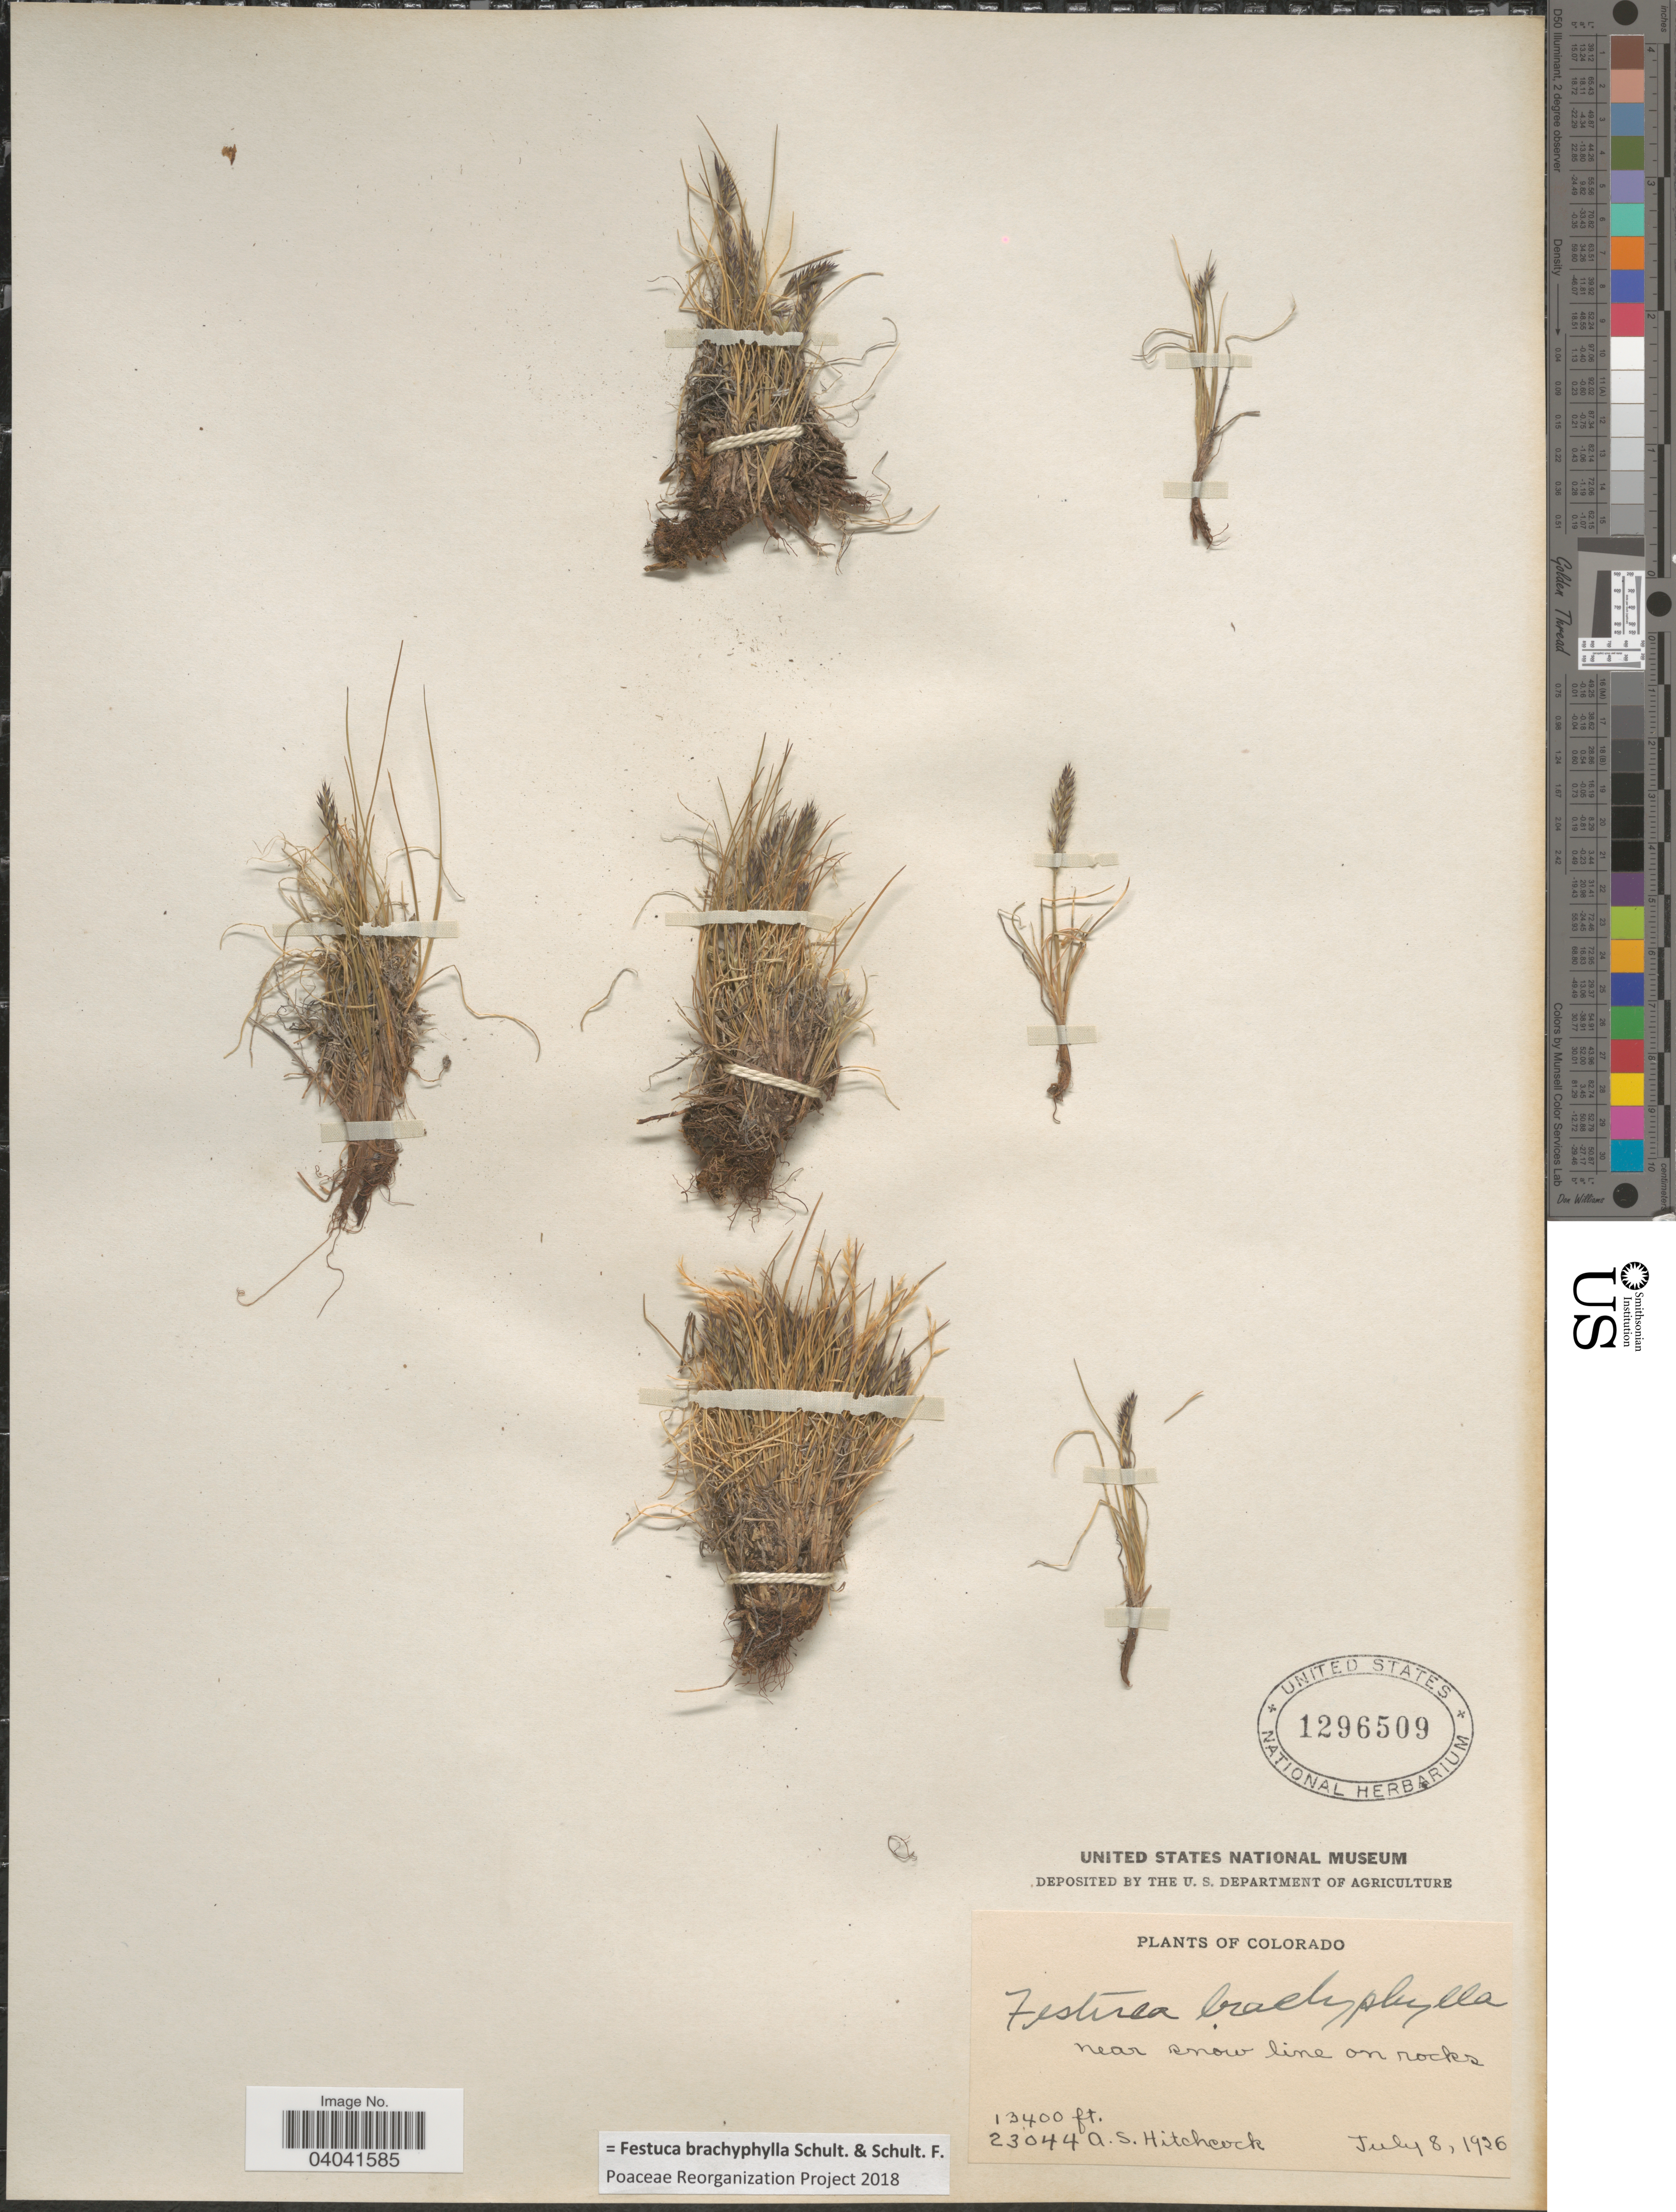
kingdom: Plantae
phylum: Tracheophyta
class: Liliopsida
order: Poales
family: Poaceae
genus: Festuca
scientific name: Festuca brachyphylla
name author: Schult. & Schult. f.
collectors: A. S. Hitchcock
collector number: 23044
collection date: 1926-07-08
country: United States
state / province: Colorado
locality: Near snow line on rocks.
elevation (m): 4084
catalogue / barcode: US 1296509